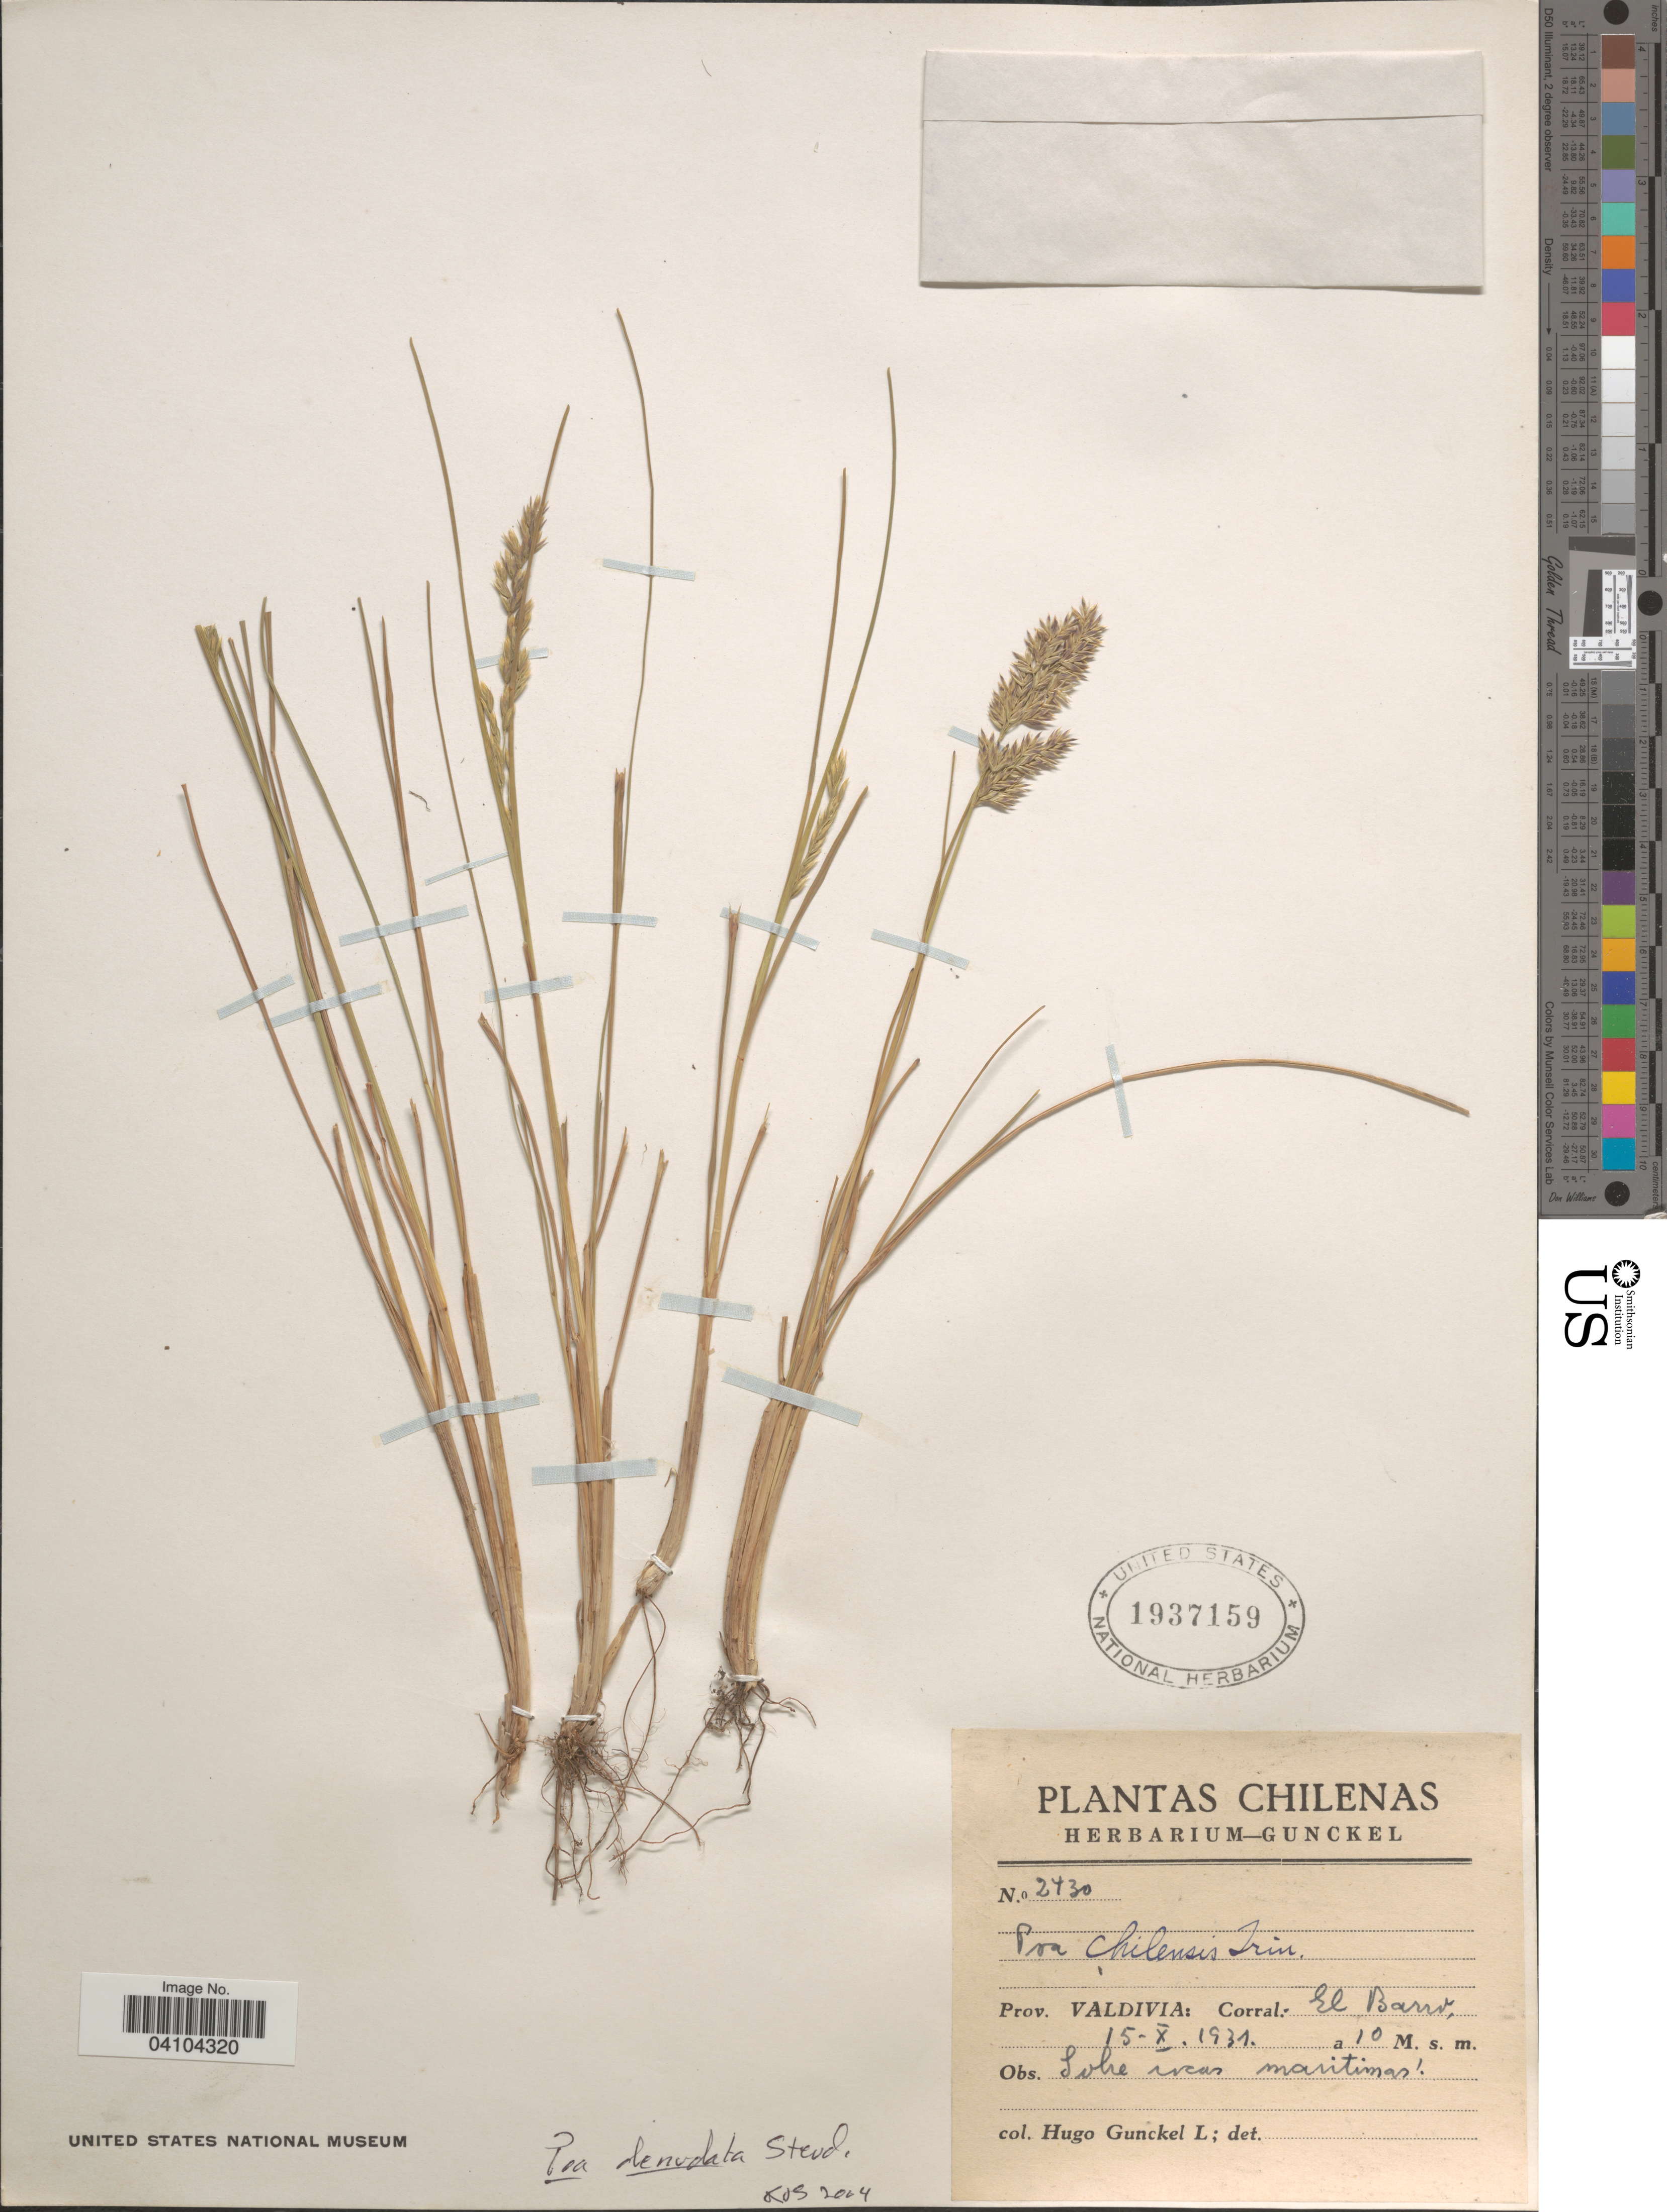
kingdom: Plantae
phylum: Tracheophyta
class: Liliopsida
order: Poales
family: Poaceae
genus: Poa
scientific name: Poa dentata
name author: Torr.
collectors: H. Gunckel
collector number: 2430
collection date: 1931-10-15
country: Chile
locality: Chilenas. Prov. Valdivia: Corral: El Barro.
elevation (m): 10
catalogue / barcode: US 1937159